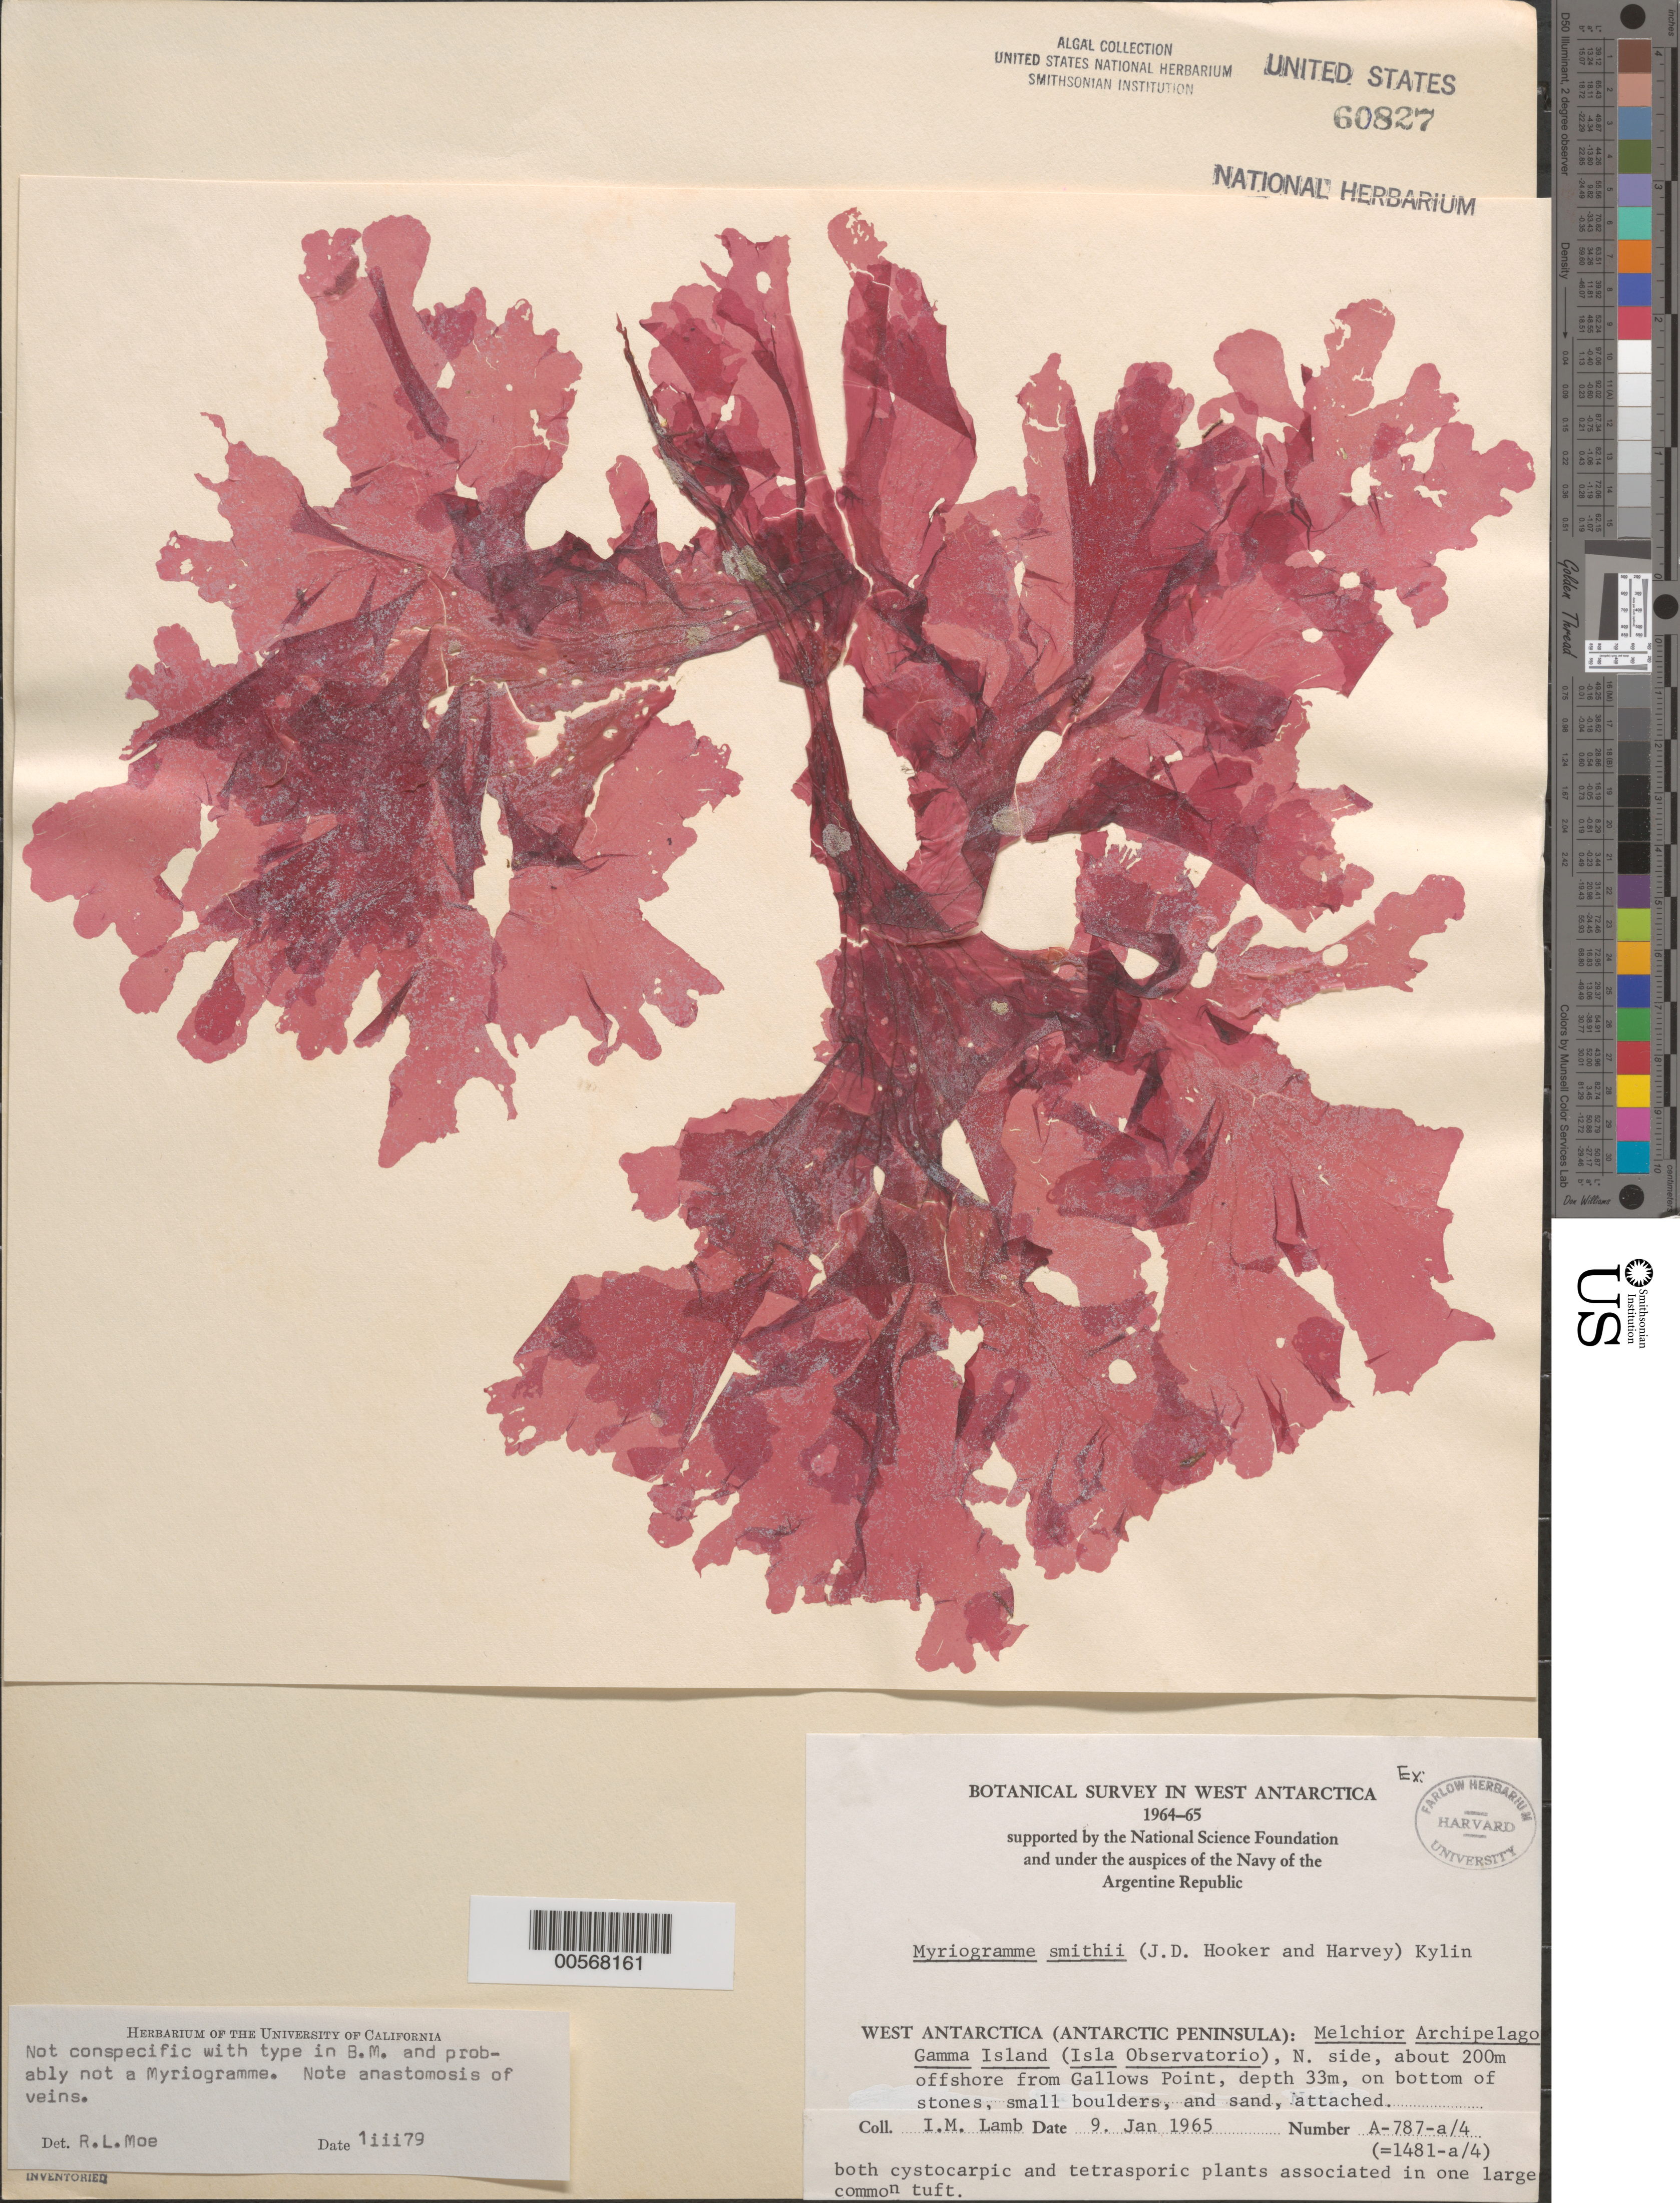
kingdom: Plantae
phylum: Rhodophyta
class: Florideophyceae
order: Ceramiales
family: Delesseriaceae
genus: Myriogramme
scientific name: Myriogramme smithii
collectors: I. M. Lamb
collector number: A-787A-4 & 1481A-4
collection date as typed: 09 Jan 1965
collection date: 1965-01-09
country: Antarctica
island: Gamma Island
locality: Off Gallows Point, Palmer Archipelago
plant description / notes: R.L. Moe: probably not Myriogramme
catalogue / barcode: US 60827